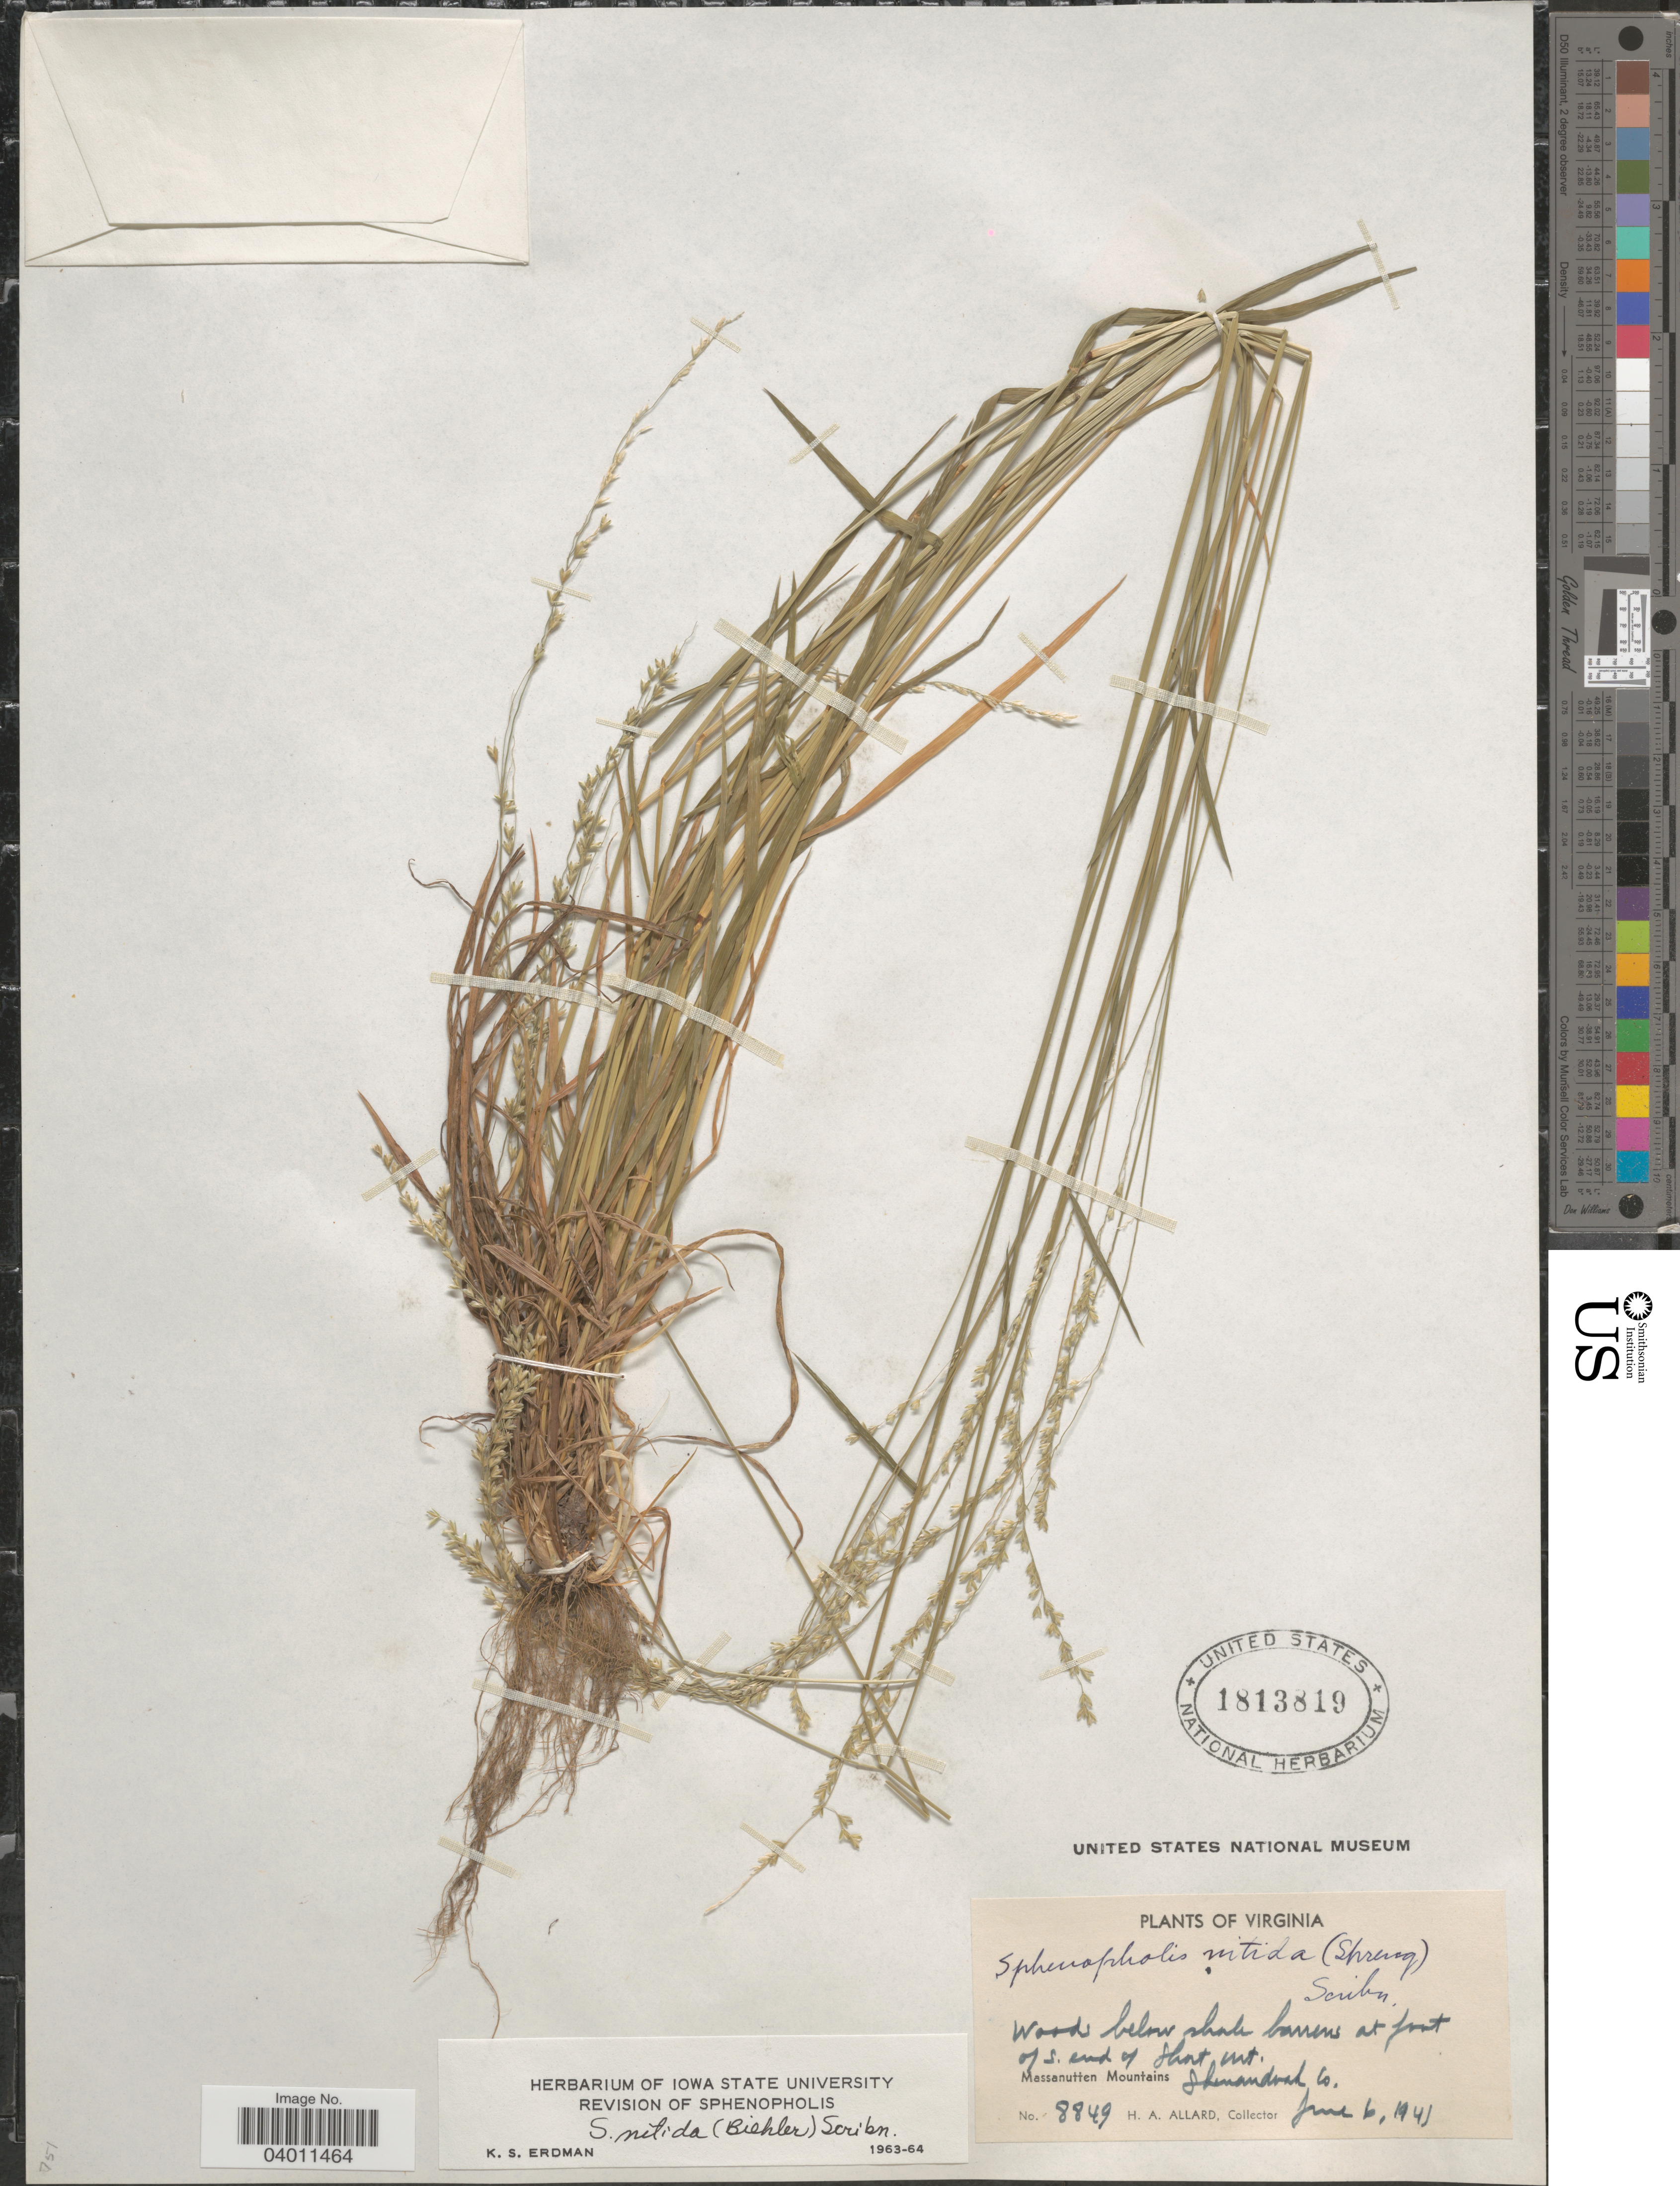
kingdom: Plantae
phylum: Tracheophyta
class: Liliopsida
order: Poales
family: Poaceae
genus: Sphenopholis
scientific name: Sphenopholis nitida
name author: (Biehler) Scribn.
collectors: H. A. Allard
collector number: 8849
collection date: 1941-06-06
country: United States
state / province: Virginia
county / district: Shenandoah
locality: Woods below shale barrens at foot of s. end of Short Mt. Massanutten Mountains. Shenandoah Co.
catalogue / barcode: US 1813819